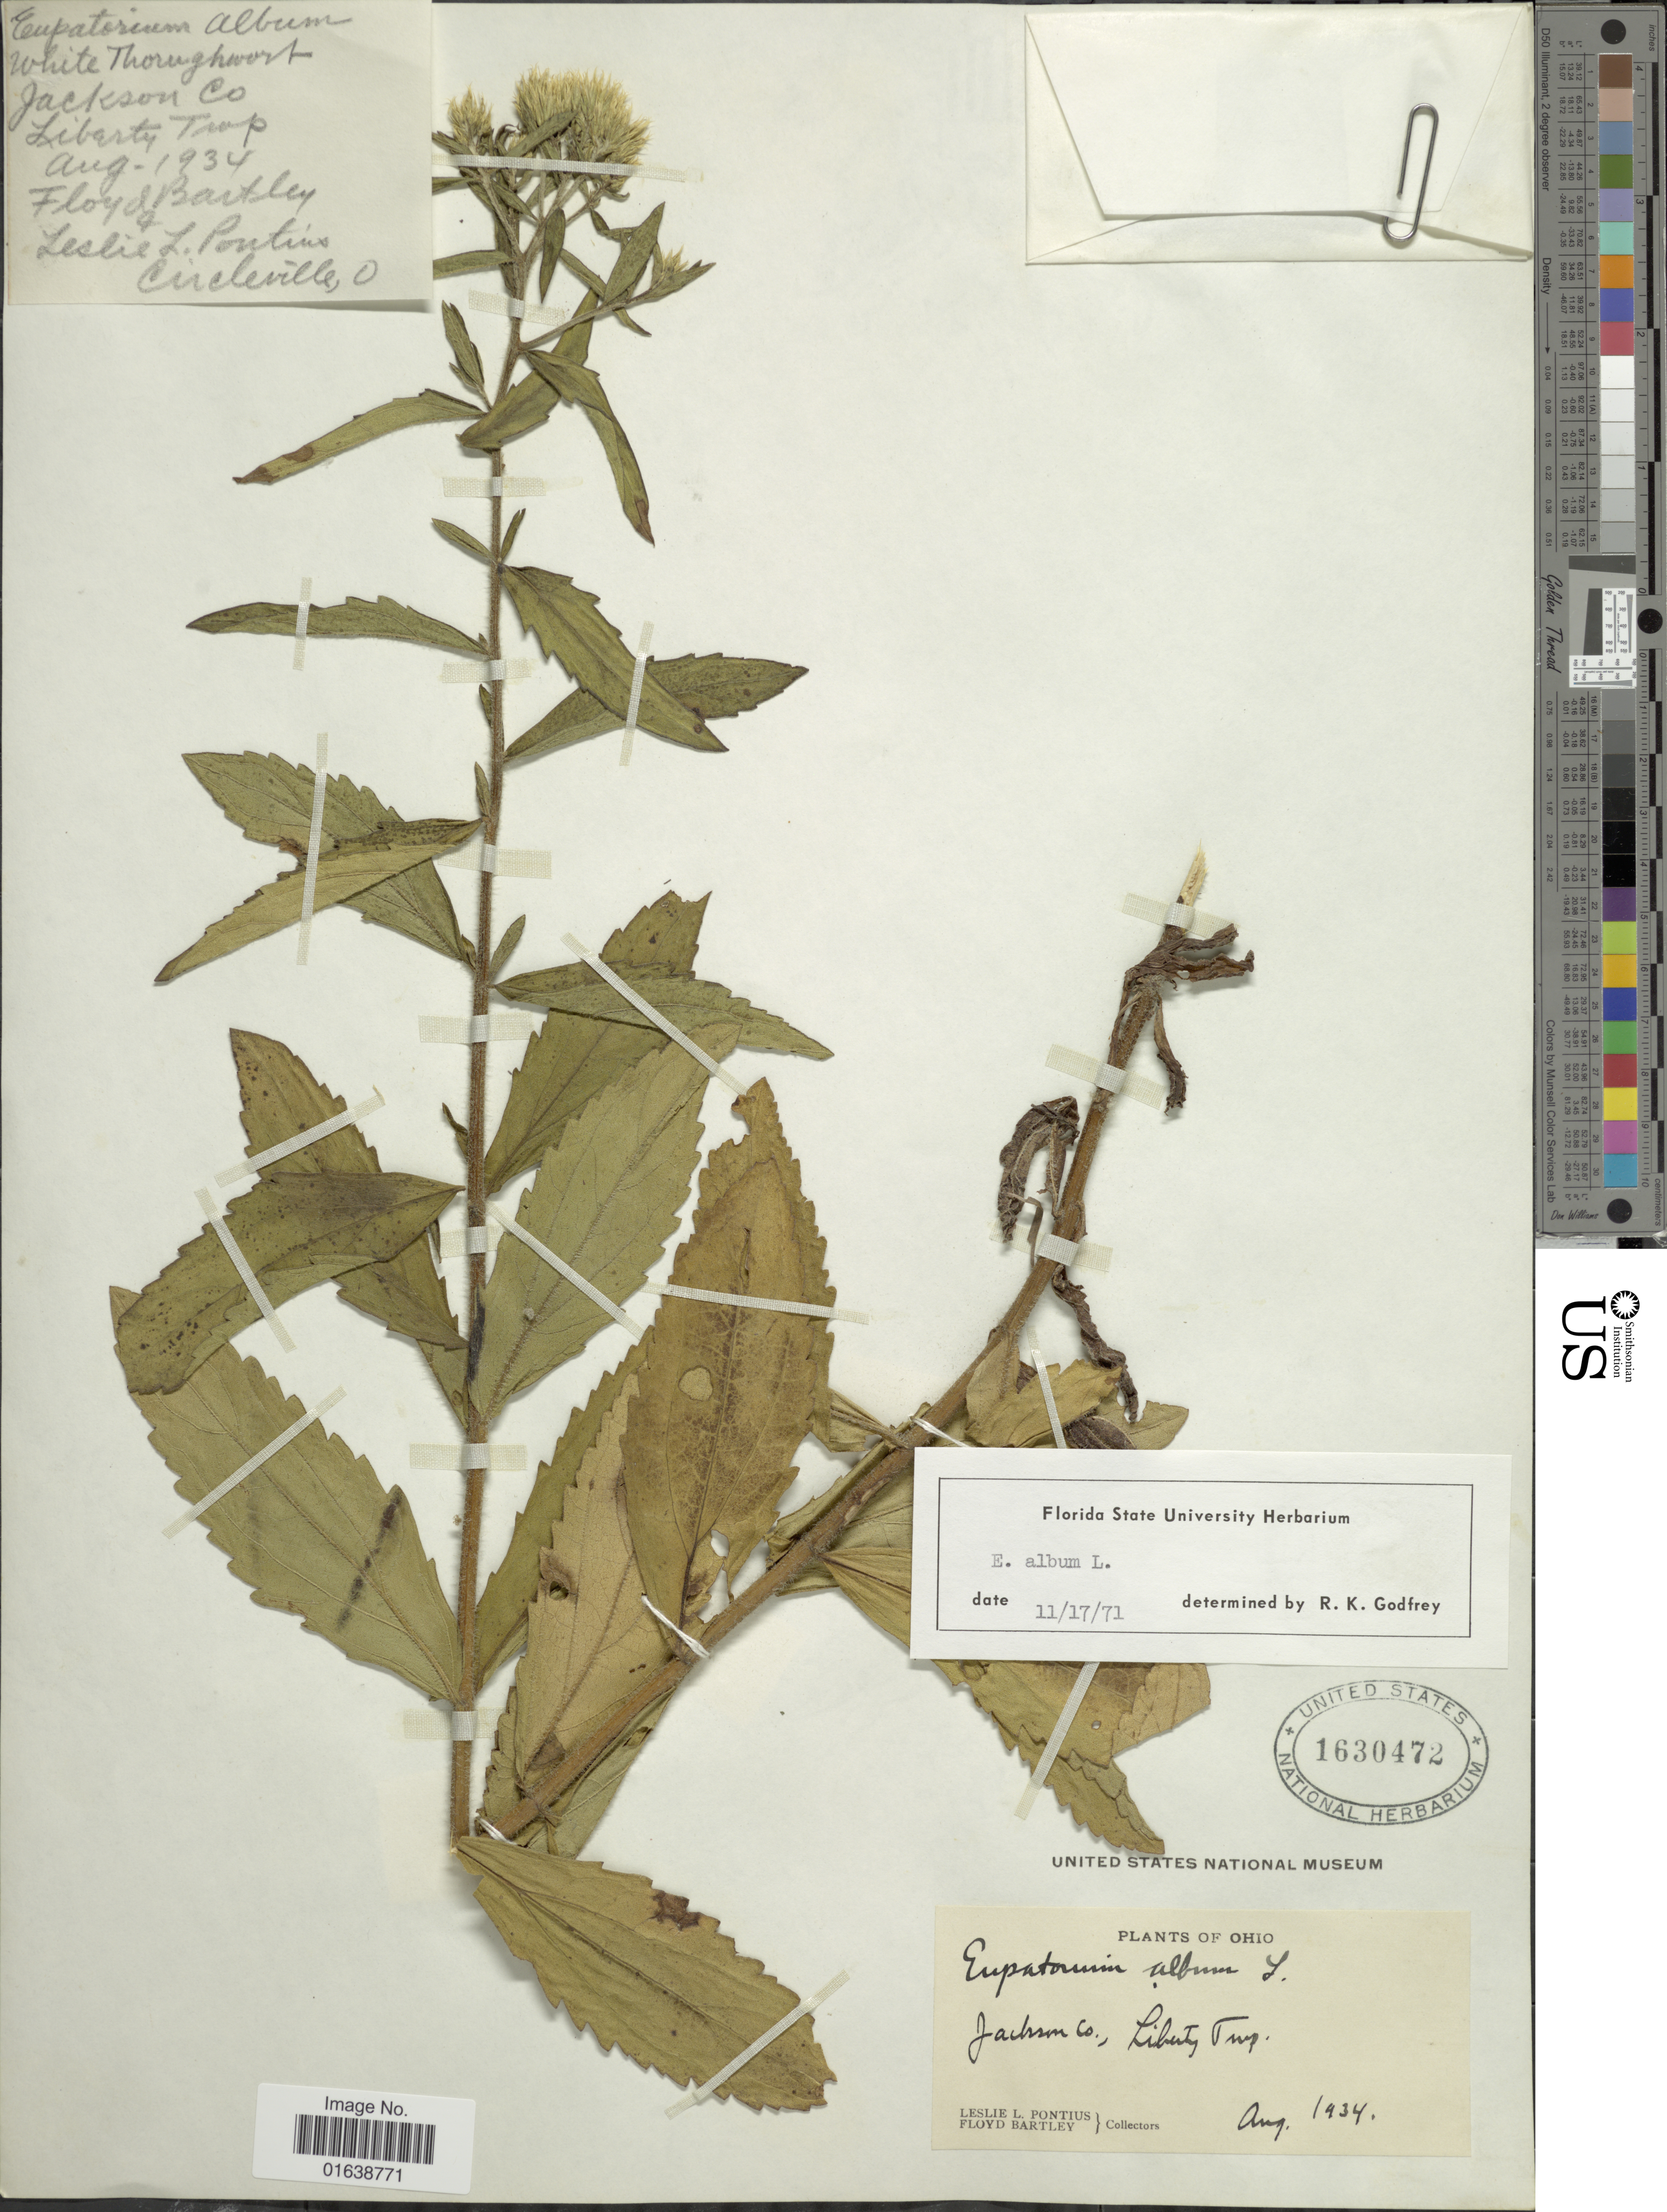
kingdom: Plantae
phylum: Tracheophyta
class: Magnoliopsida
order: Asterales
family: Asteraceae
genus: Eupatorium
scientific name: Eupatorium album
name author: L.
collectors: L. Pontius & F. Bartley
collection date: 1934-08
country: United States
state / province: Ohio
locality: Ohio. Jackson Co., Liberty Tmp.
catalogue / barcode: US 1630472